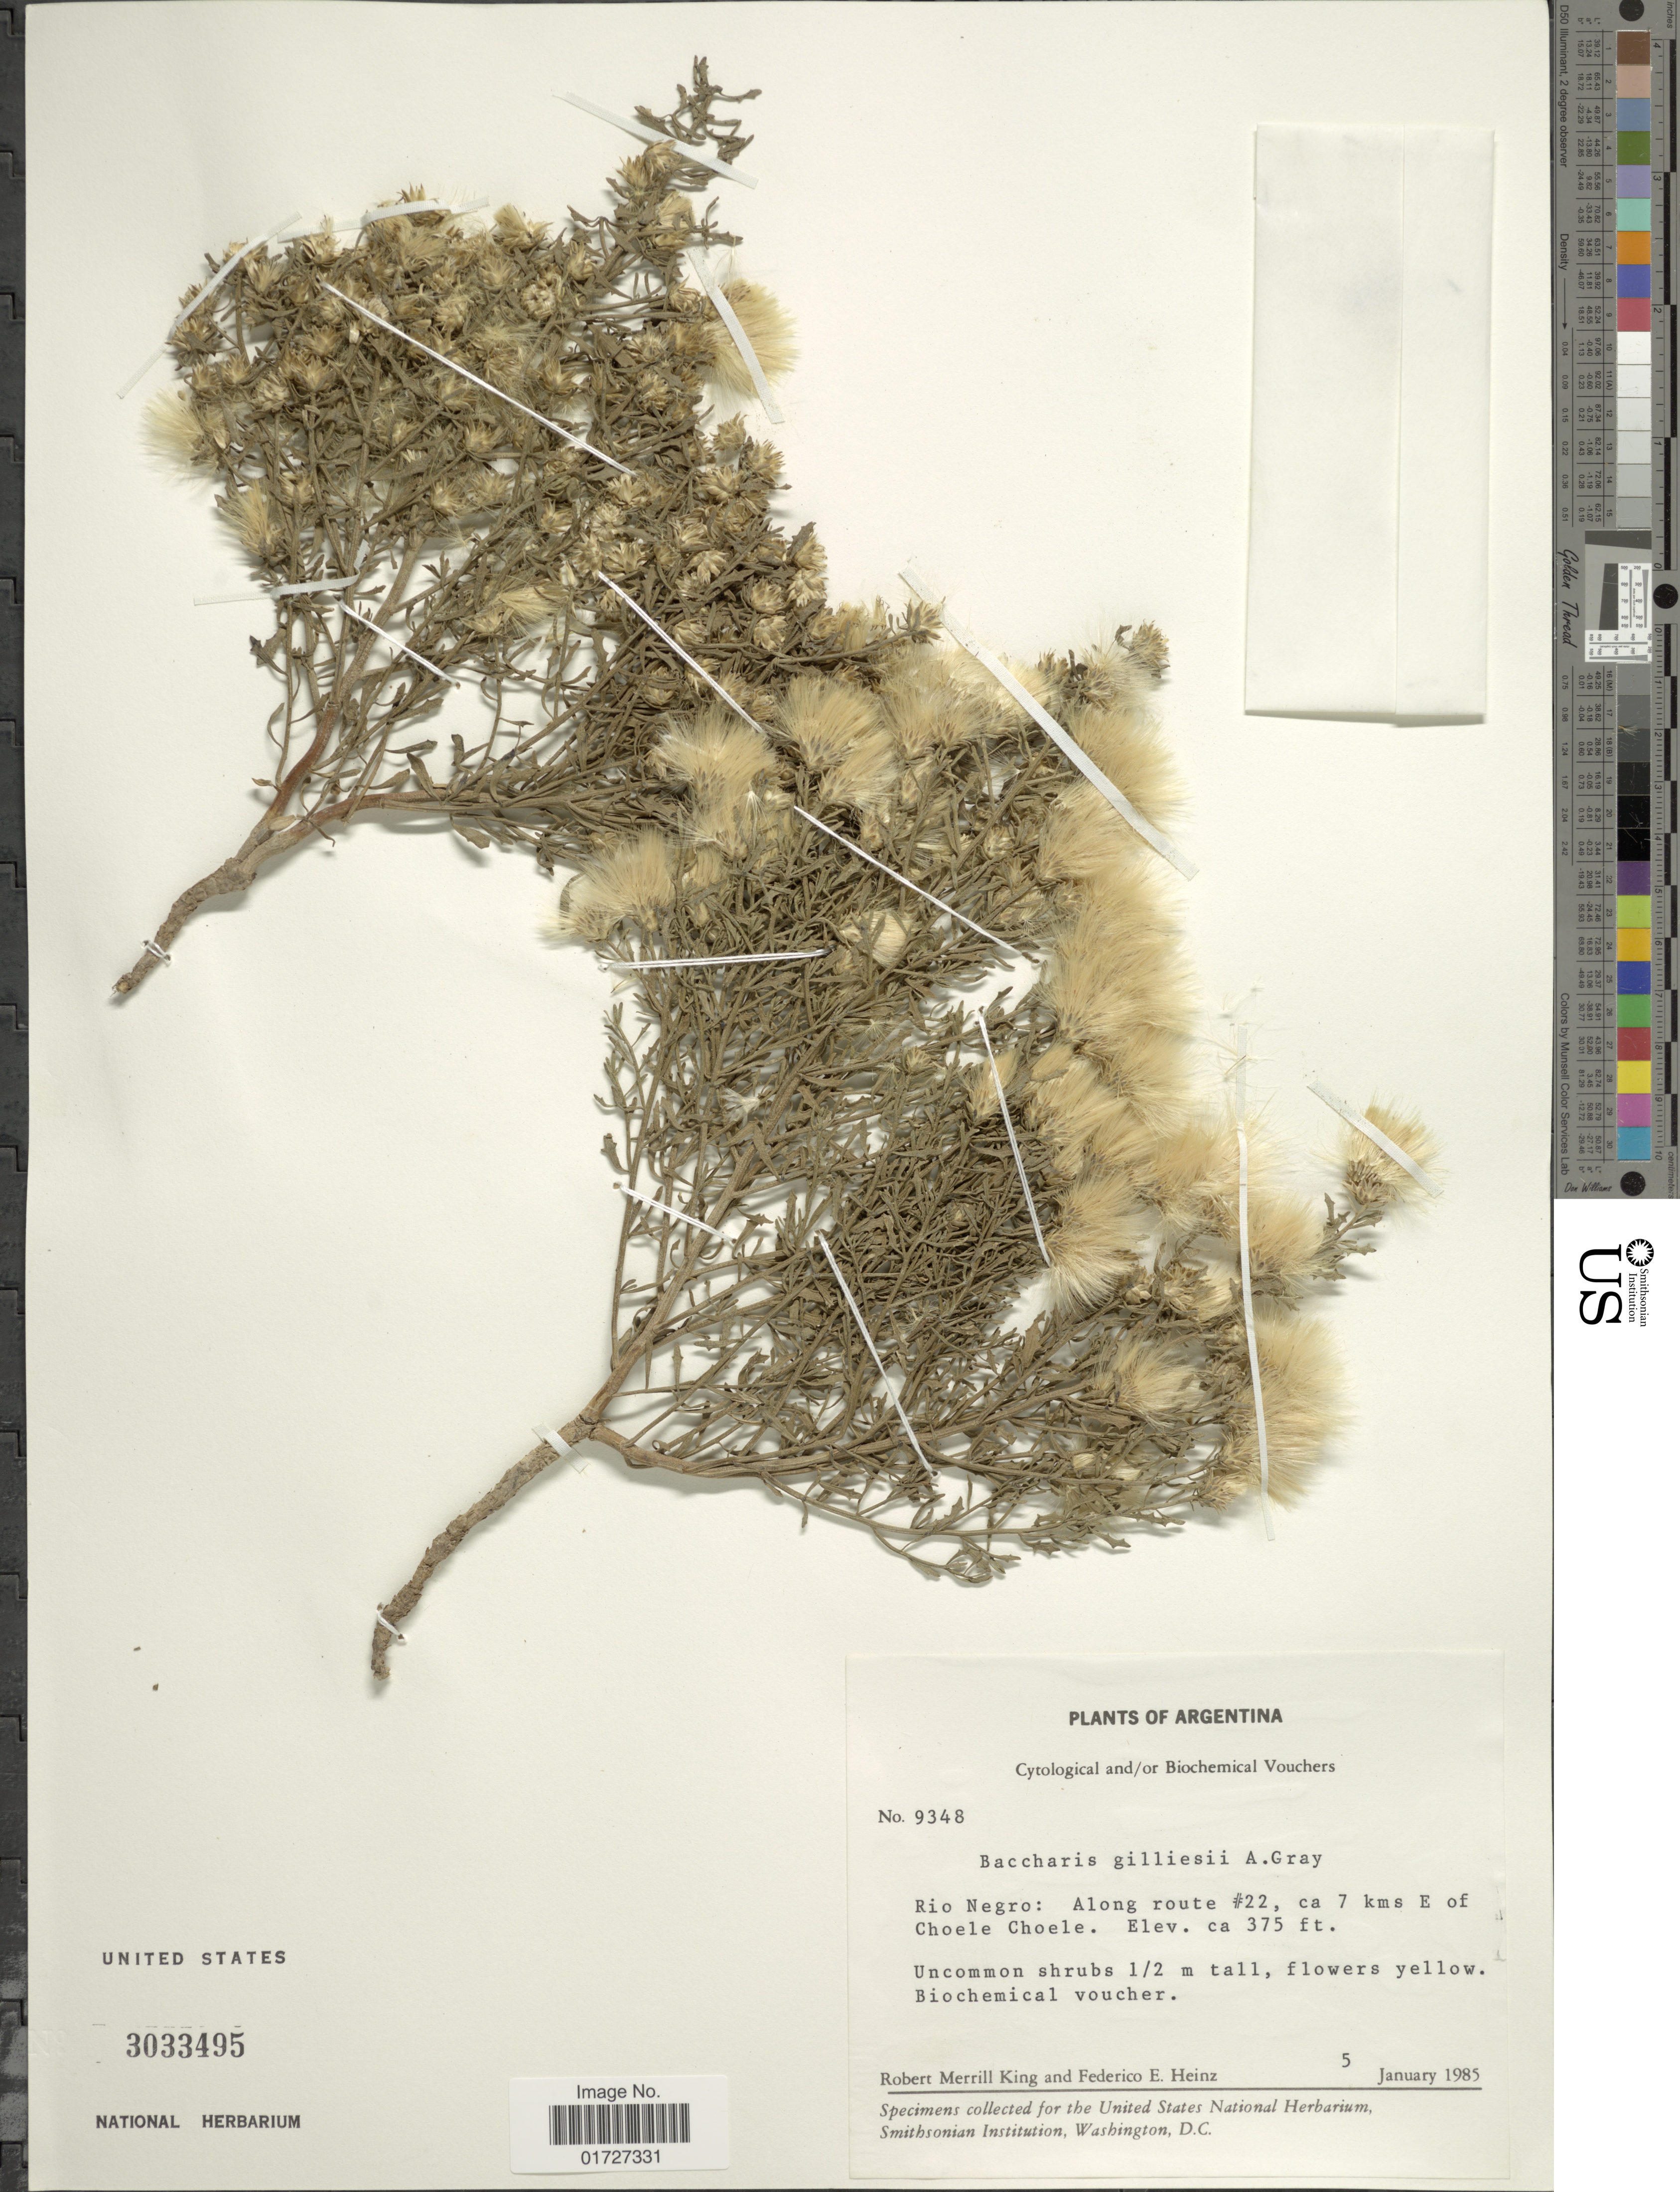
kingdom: Plantae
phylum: Tracheophyta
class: Magnoliopsida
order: Asterales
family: Asteraceae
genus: Baccharis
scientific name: Baccharis gilliesii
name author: A. Gray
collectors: R. M. King & F. Heinz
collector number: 9348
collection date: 1985-01-05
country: Argentina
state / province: Rio Negro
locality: Along route #22, ca 7 kms E of Choele Choele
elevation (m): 114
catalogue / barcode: US 3033495